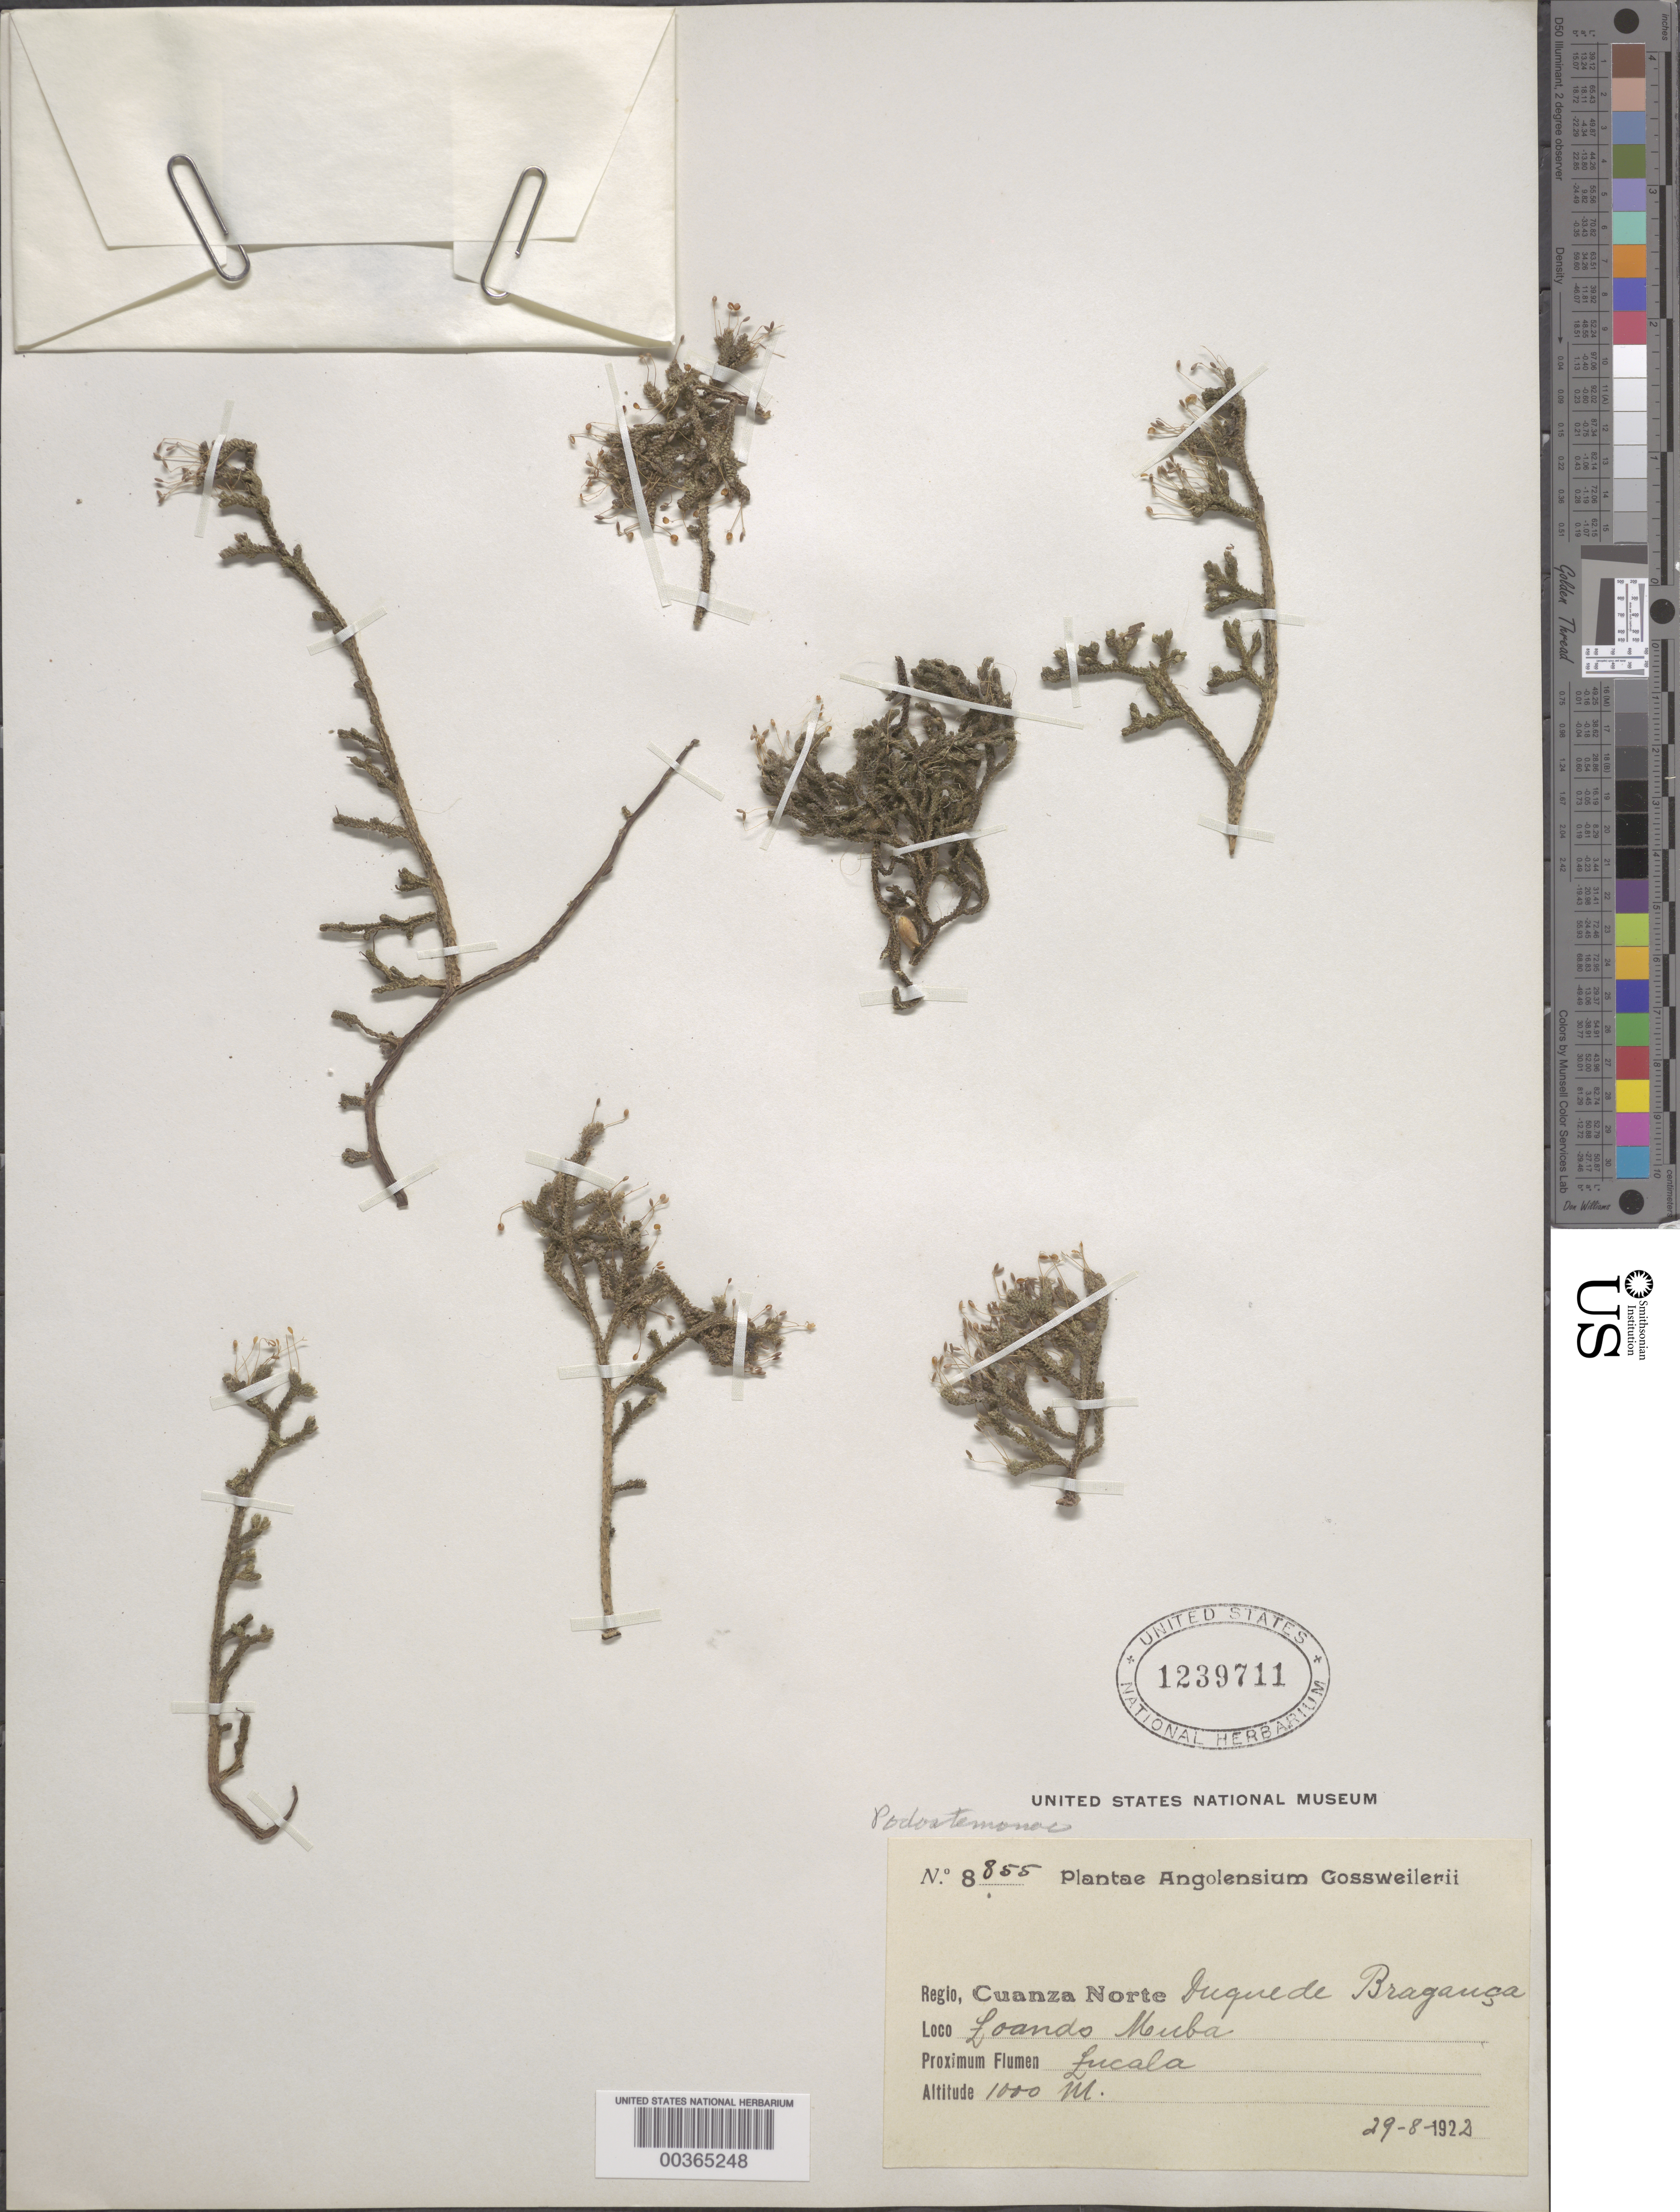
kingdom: Plantae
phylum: Tracheophyta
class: Magnoliopsida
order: Malpighiales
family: Podostemaceae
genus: Inversodicraea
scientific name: Inversodicraea fluitans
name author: H.E. Hess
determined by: Cheek, M., (K), Royal Botanic Garden (Kew)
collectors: J. Gossweiler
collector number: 8855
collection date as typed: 29 Aug 1922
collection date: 1922-08-29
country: Angola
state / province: Cuanza Norte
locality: Loando muba, proximum fluvio Lucala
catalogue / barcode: US 1239711